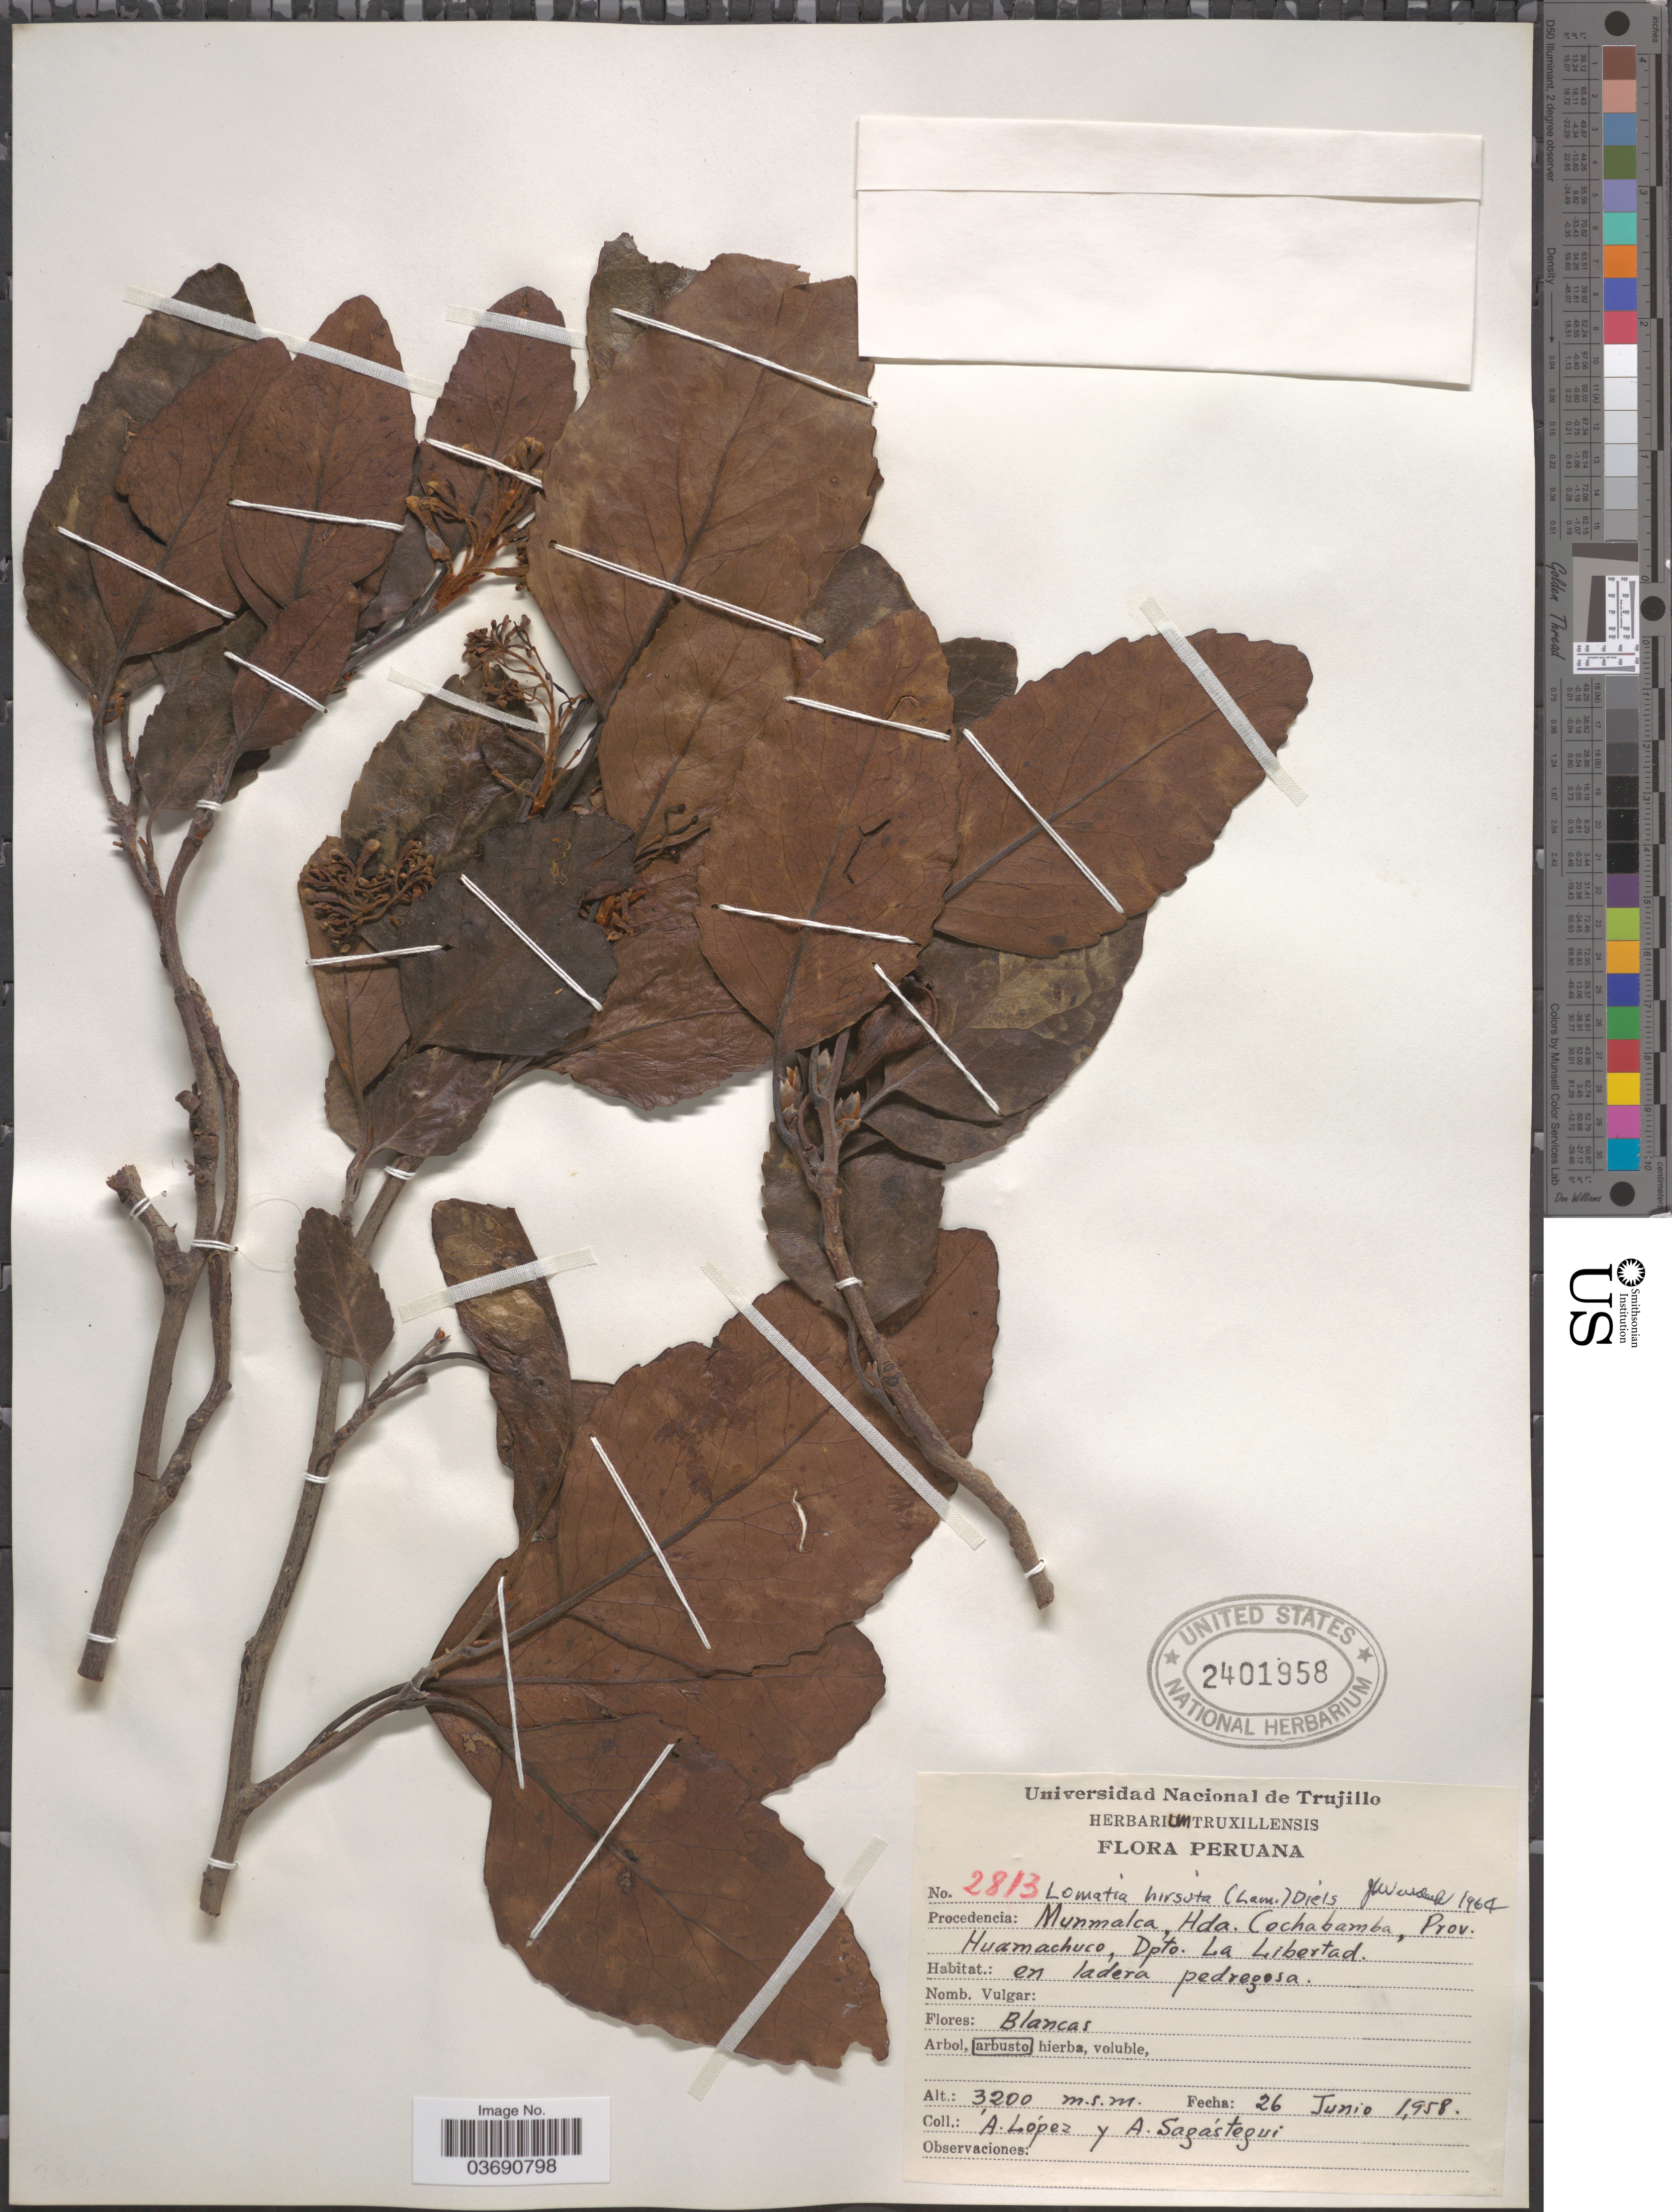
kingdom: Plantae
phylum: Tracheophyta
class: Magnoliopsida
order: Proteales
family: Proteaceae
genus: Lomatia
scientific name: Lomatia hirsuta subsp. hirsuta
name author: (Lam.) Diels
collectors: A. López & A. Sagastegui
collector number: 2813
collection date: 1958-06-26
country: Peru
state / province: La Libertad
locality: Munmalca, Hda. Cochabamba, Prov. Huamachuco, Dpto. La Libertad.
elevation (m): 3200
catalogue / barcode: US 2401958